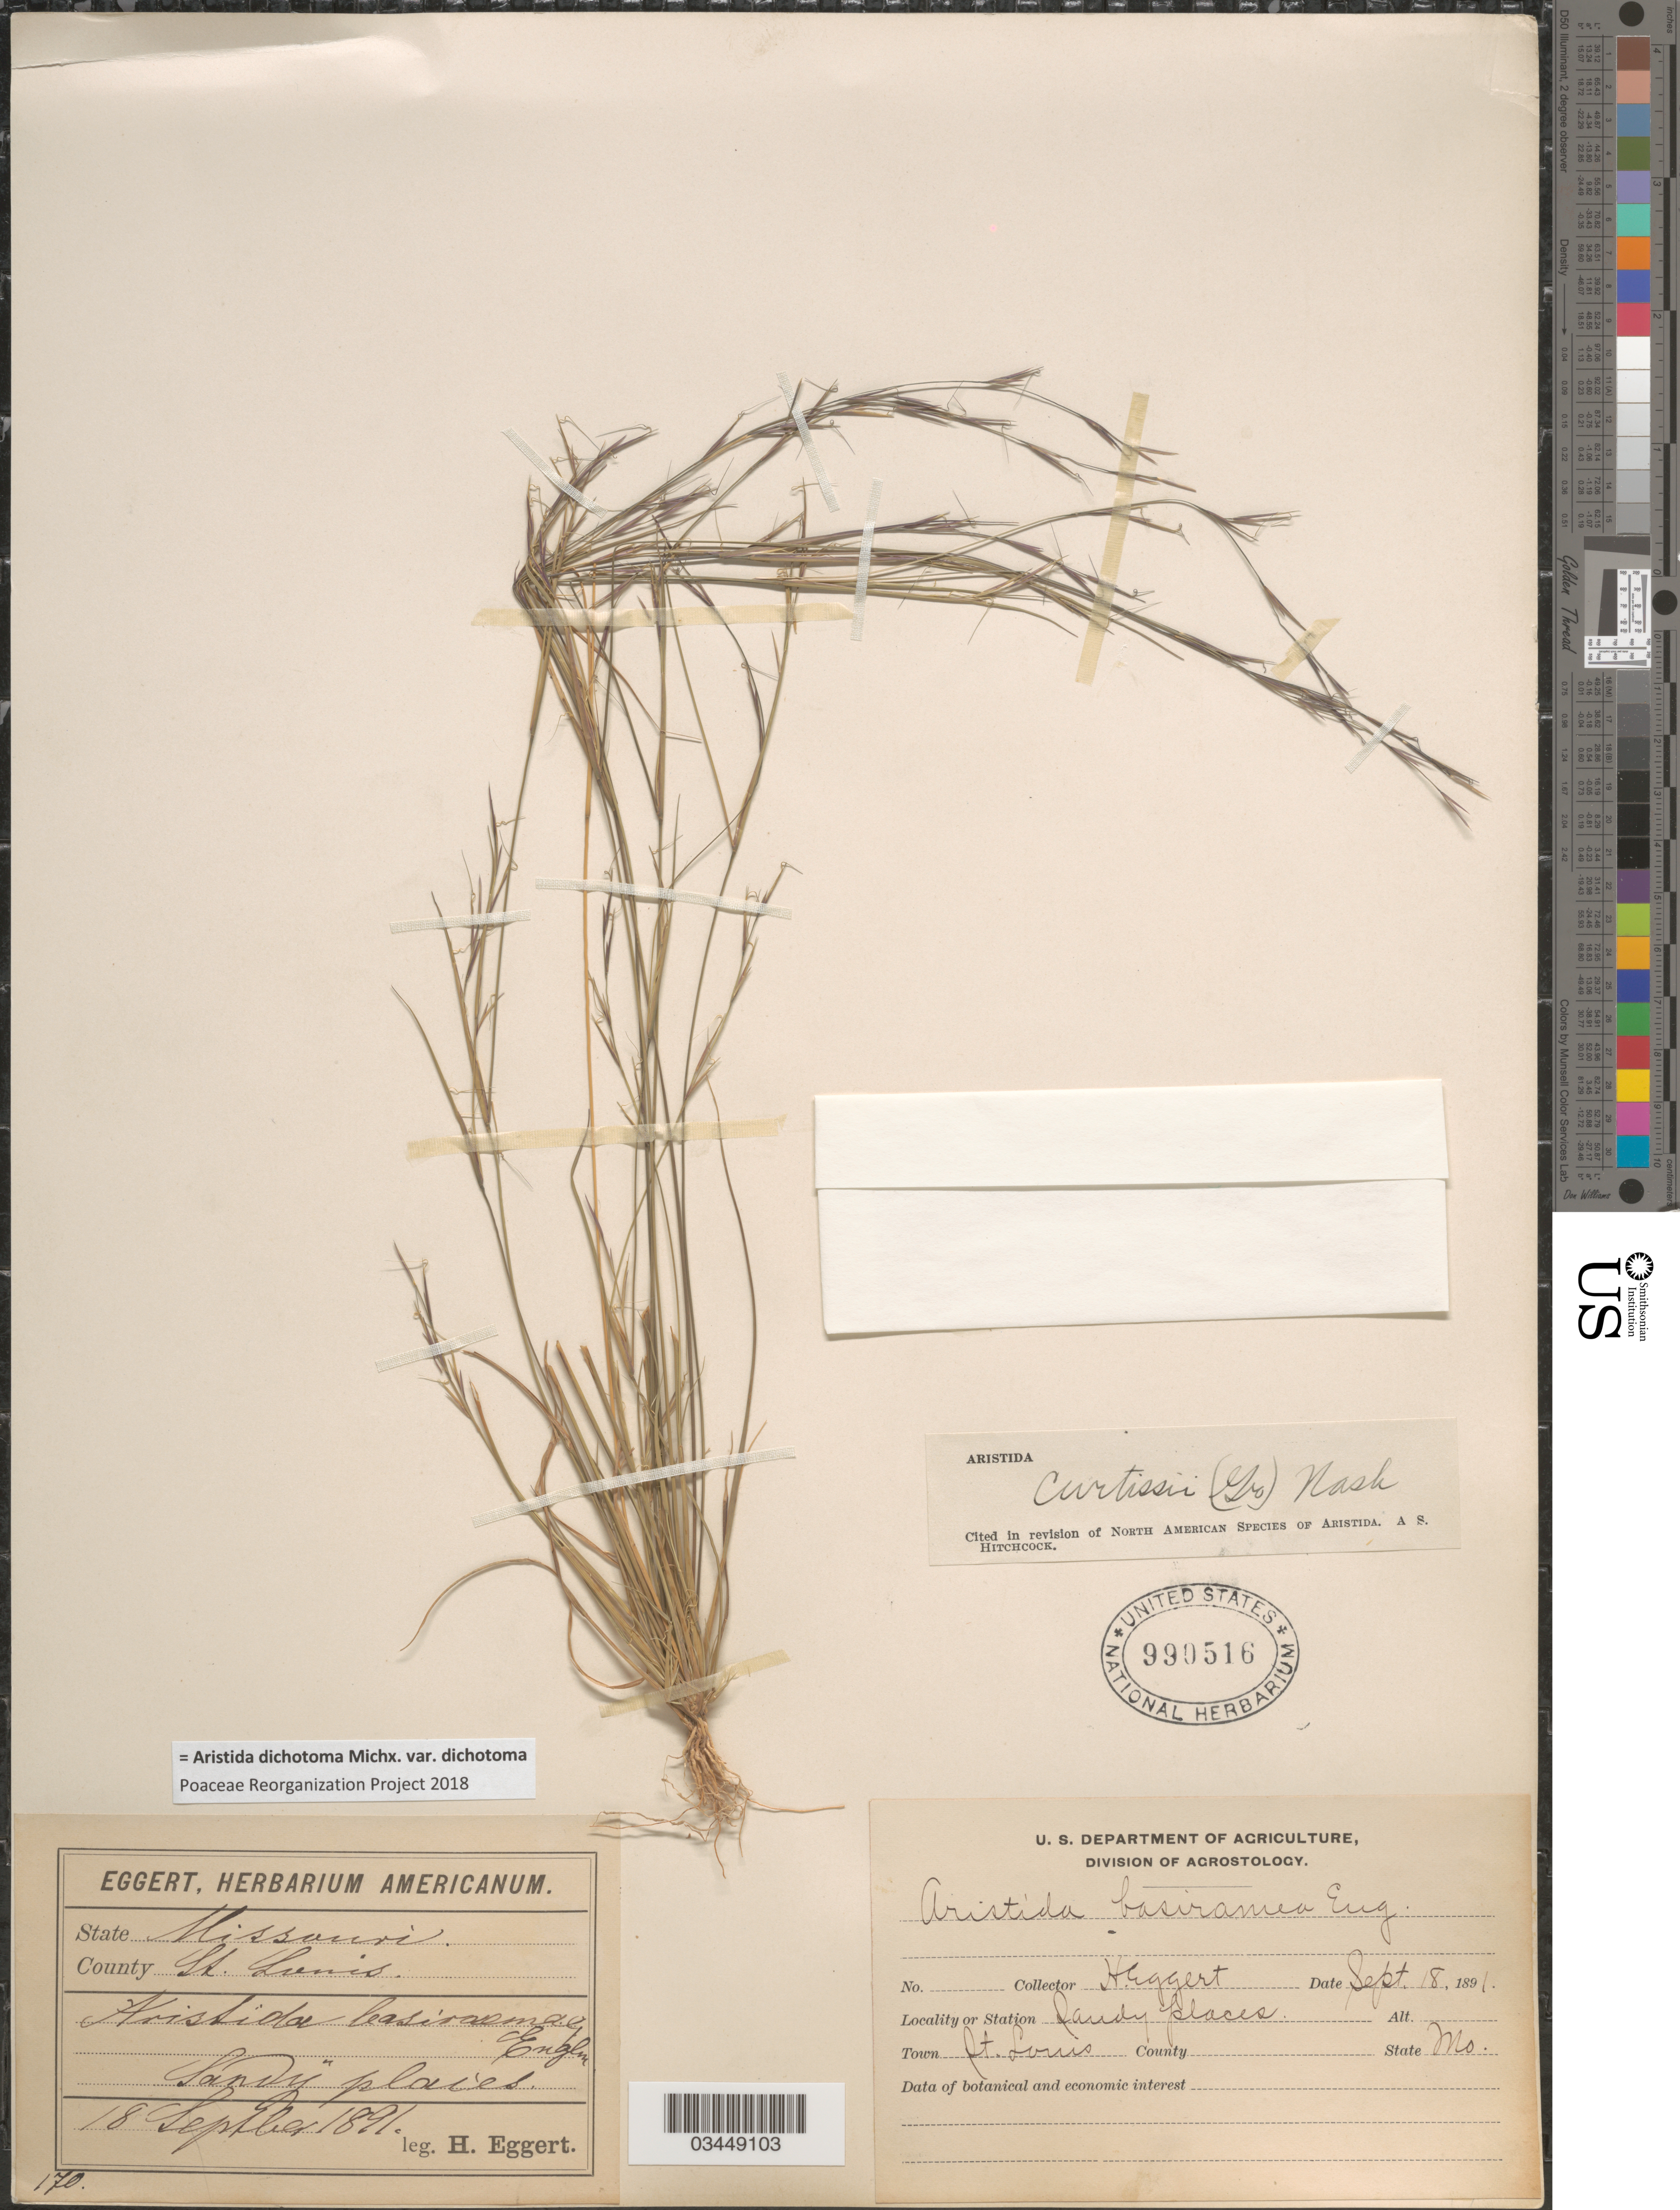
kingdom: Plantae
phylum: Tracheophyta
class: Liliopsida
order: Poales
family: Poaceae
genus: Aristida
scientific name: Aristida dichotoma var. dichotoma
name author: Michx.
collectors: H. Eggert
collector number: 170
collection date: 1891-09-18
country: United States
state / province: Missouri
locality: Sandy places. Town St. Louis.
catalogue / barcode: US 990516